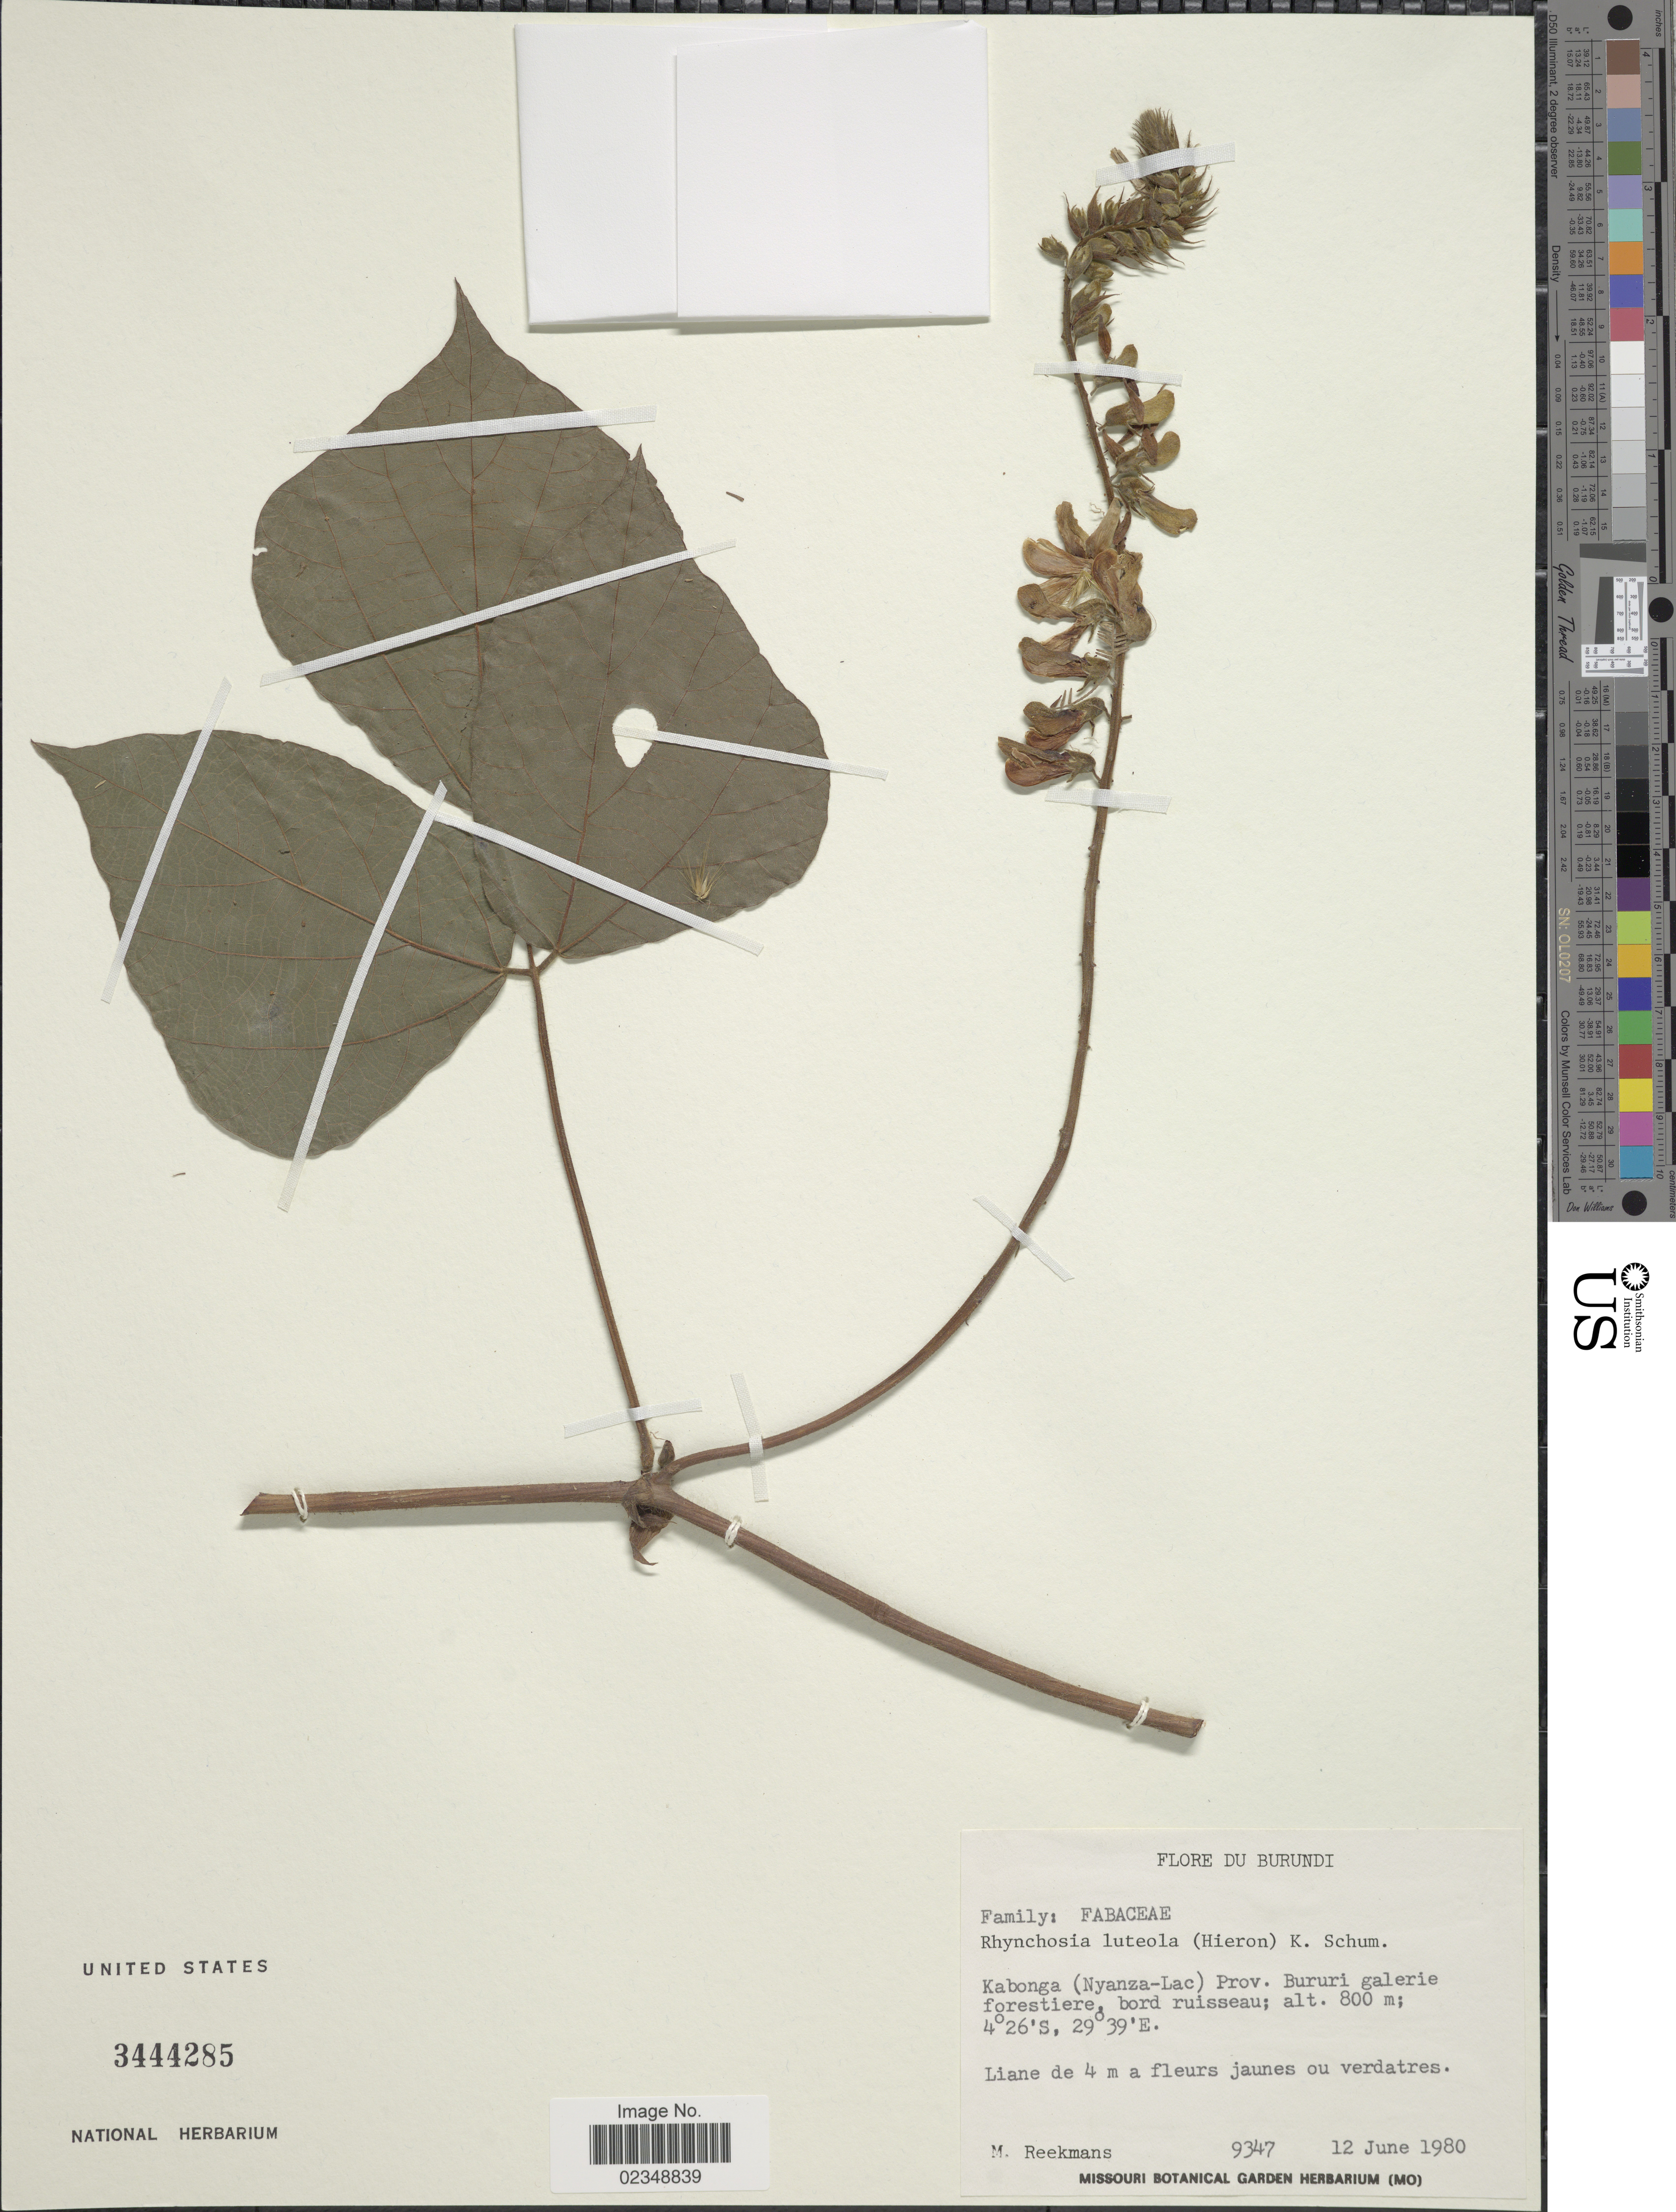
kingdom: Plantae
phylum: Tracheophyta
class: Magnoliopsida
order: Fabales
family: Fabaceae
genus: Rhynchosia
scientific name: Rhynchosia luteola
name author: K. Schum.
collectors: M. Reekmans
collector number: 9347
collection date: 1980-06-12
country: Burundi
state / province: Bururi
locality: Kabonga (Nyanza-Lac) Prov. Bururi galerie forestiere, bord ruisseau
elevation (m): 800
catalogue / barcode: US 3444285